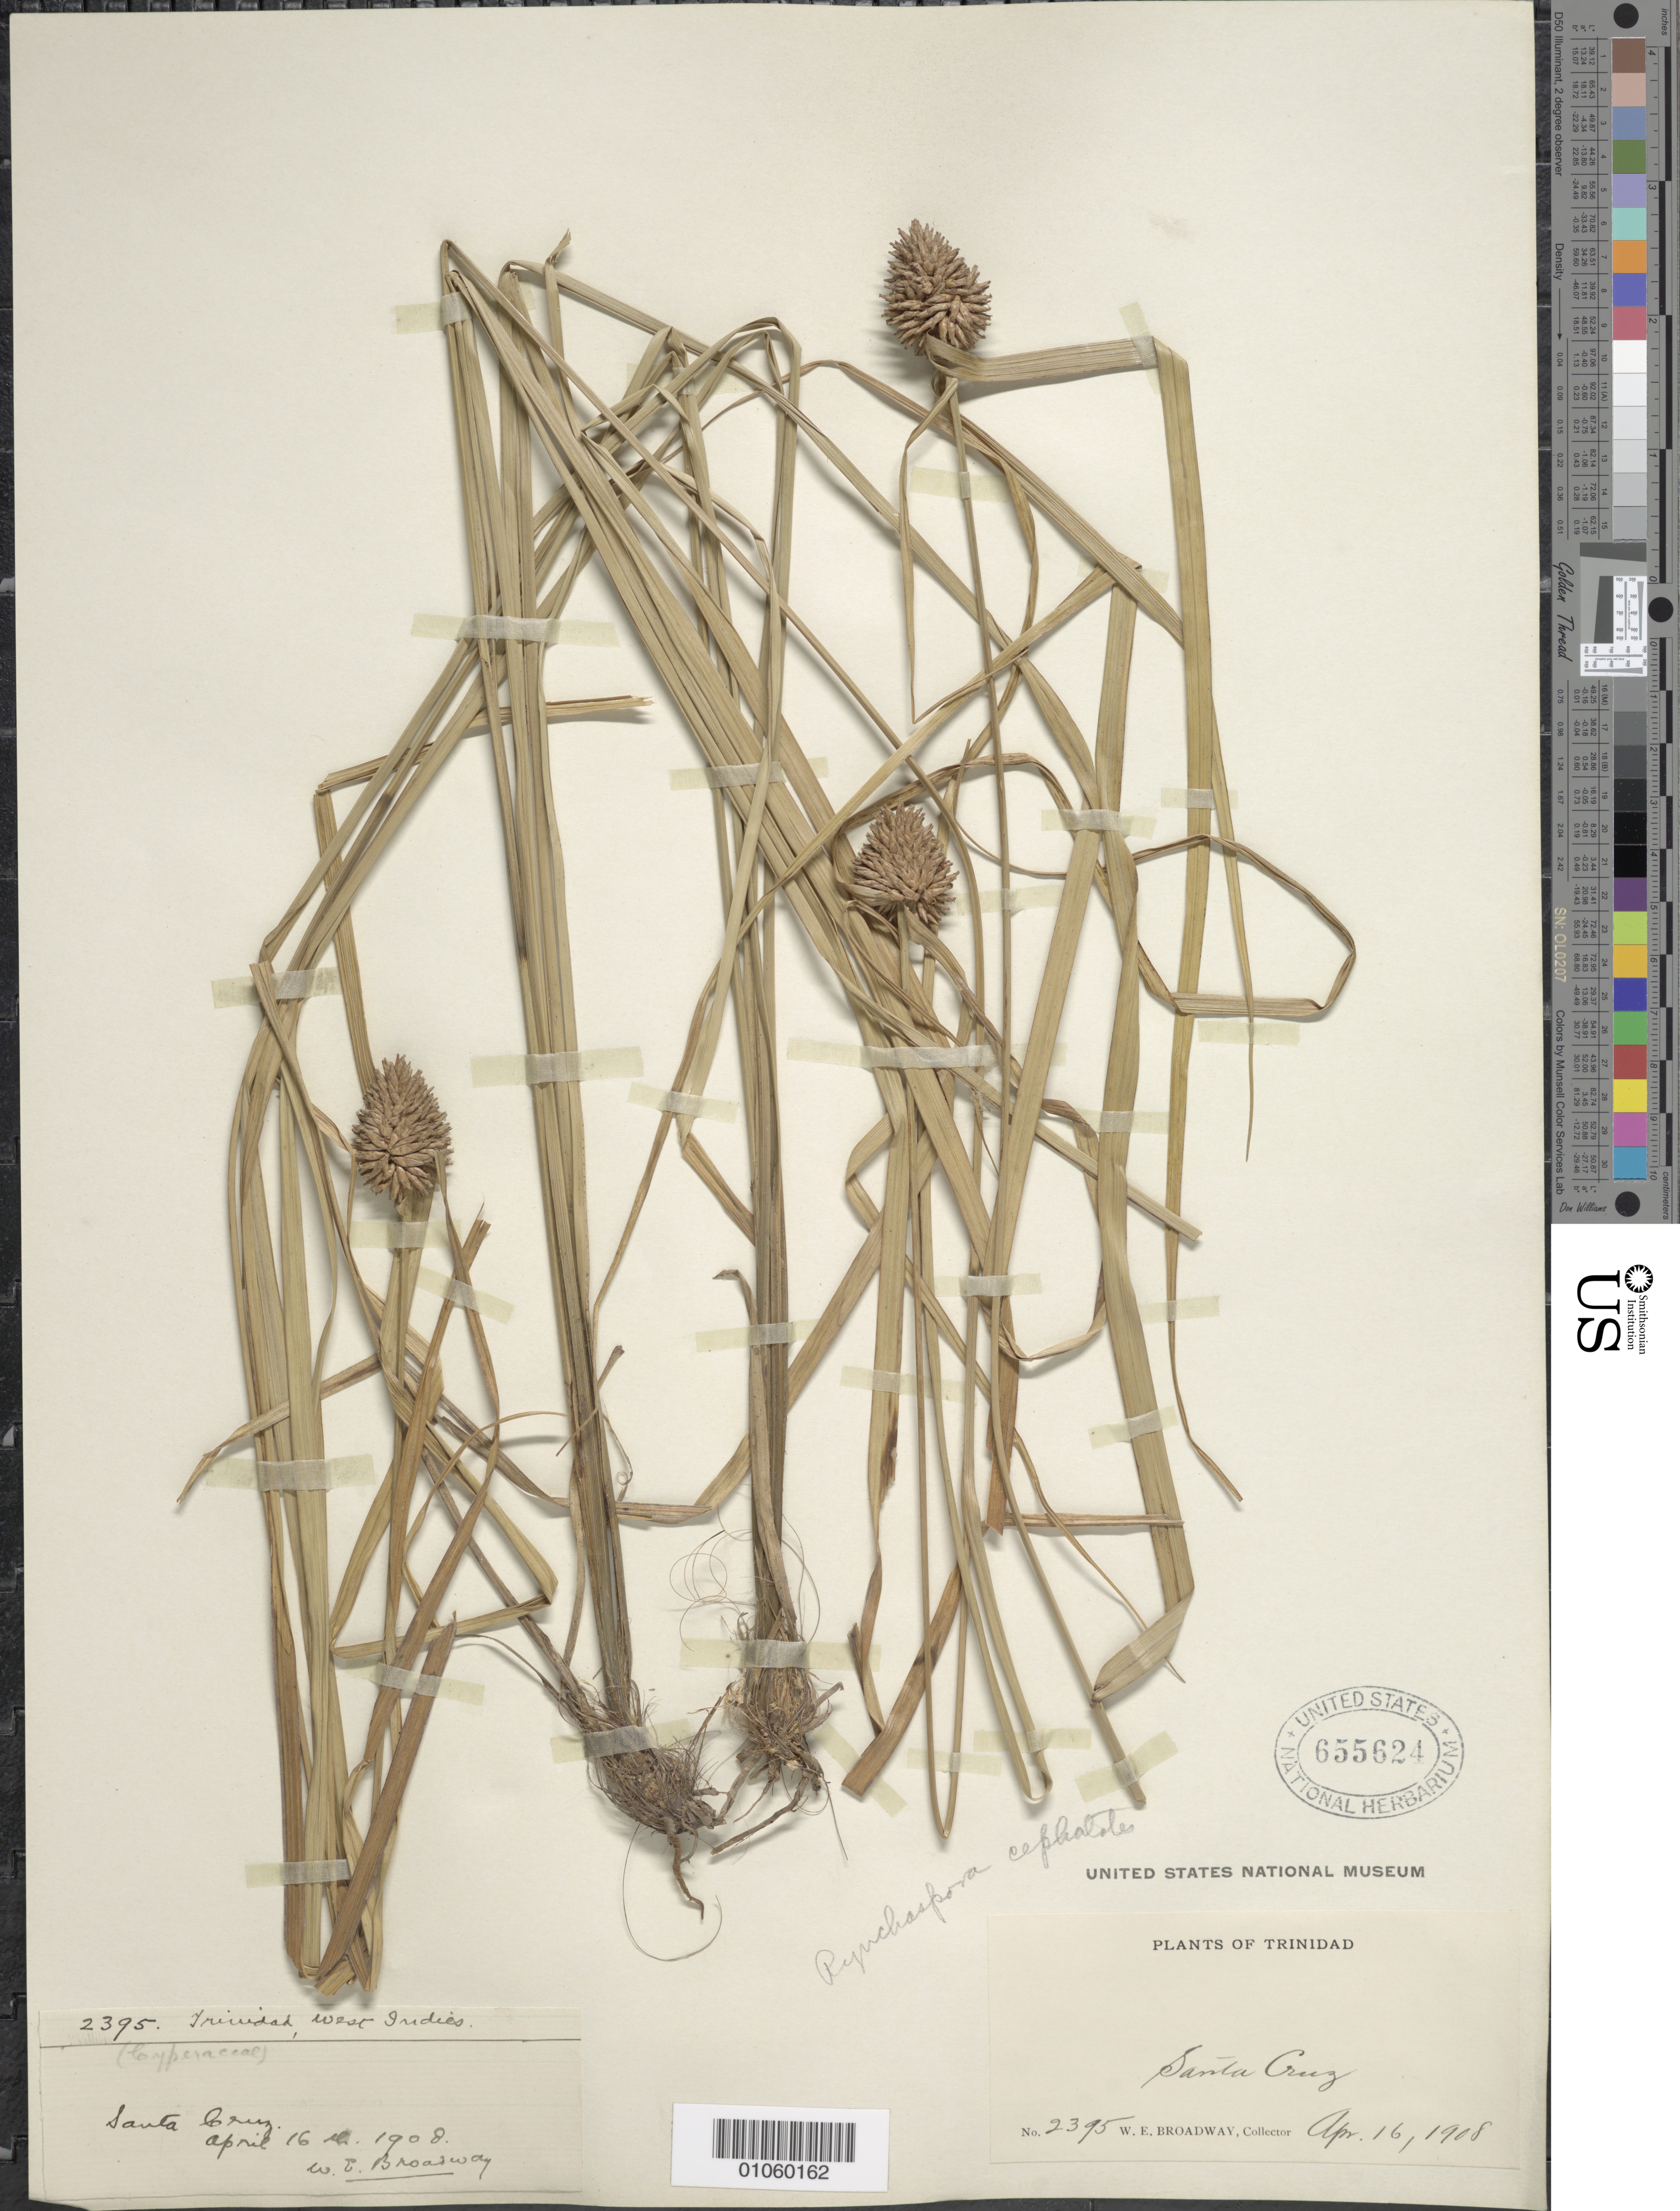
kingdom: Plantae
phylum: Tracheophyta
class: Liliopsida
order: Poales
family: Cyperaceae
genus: Rhynchospora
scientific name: Rhynchospora cephalotes var. cephalotes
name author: (L.) Vahl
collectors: W. E. Broadway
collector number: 2395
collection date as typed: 16 Apr 1908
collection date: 1908-04-16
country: Trinidad and Tobago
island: Trinidad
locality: Santa Cruz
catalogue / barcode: US 655624